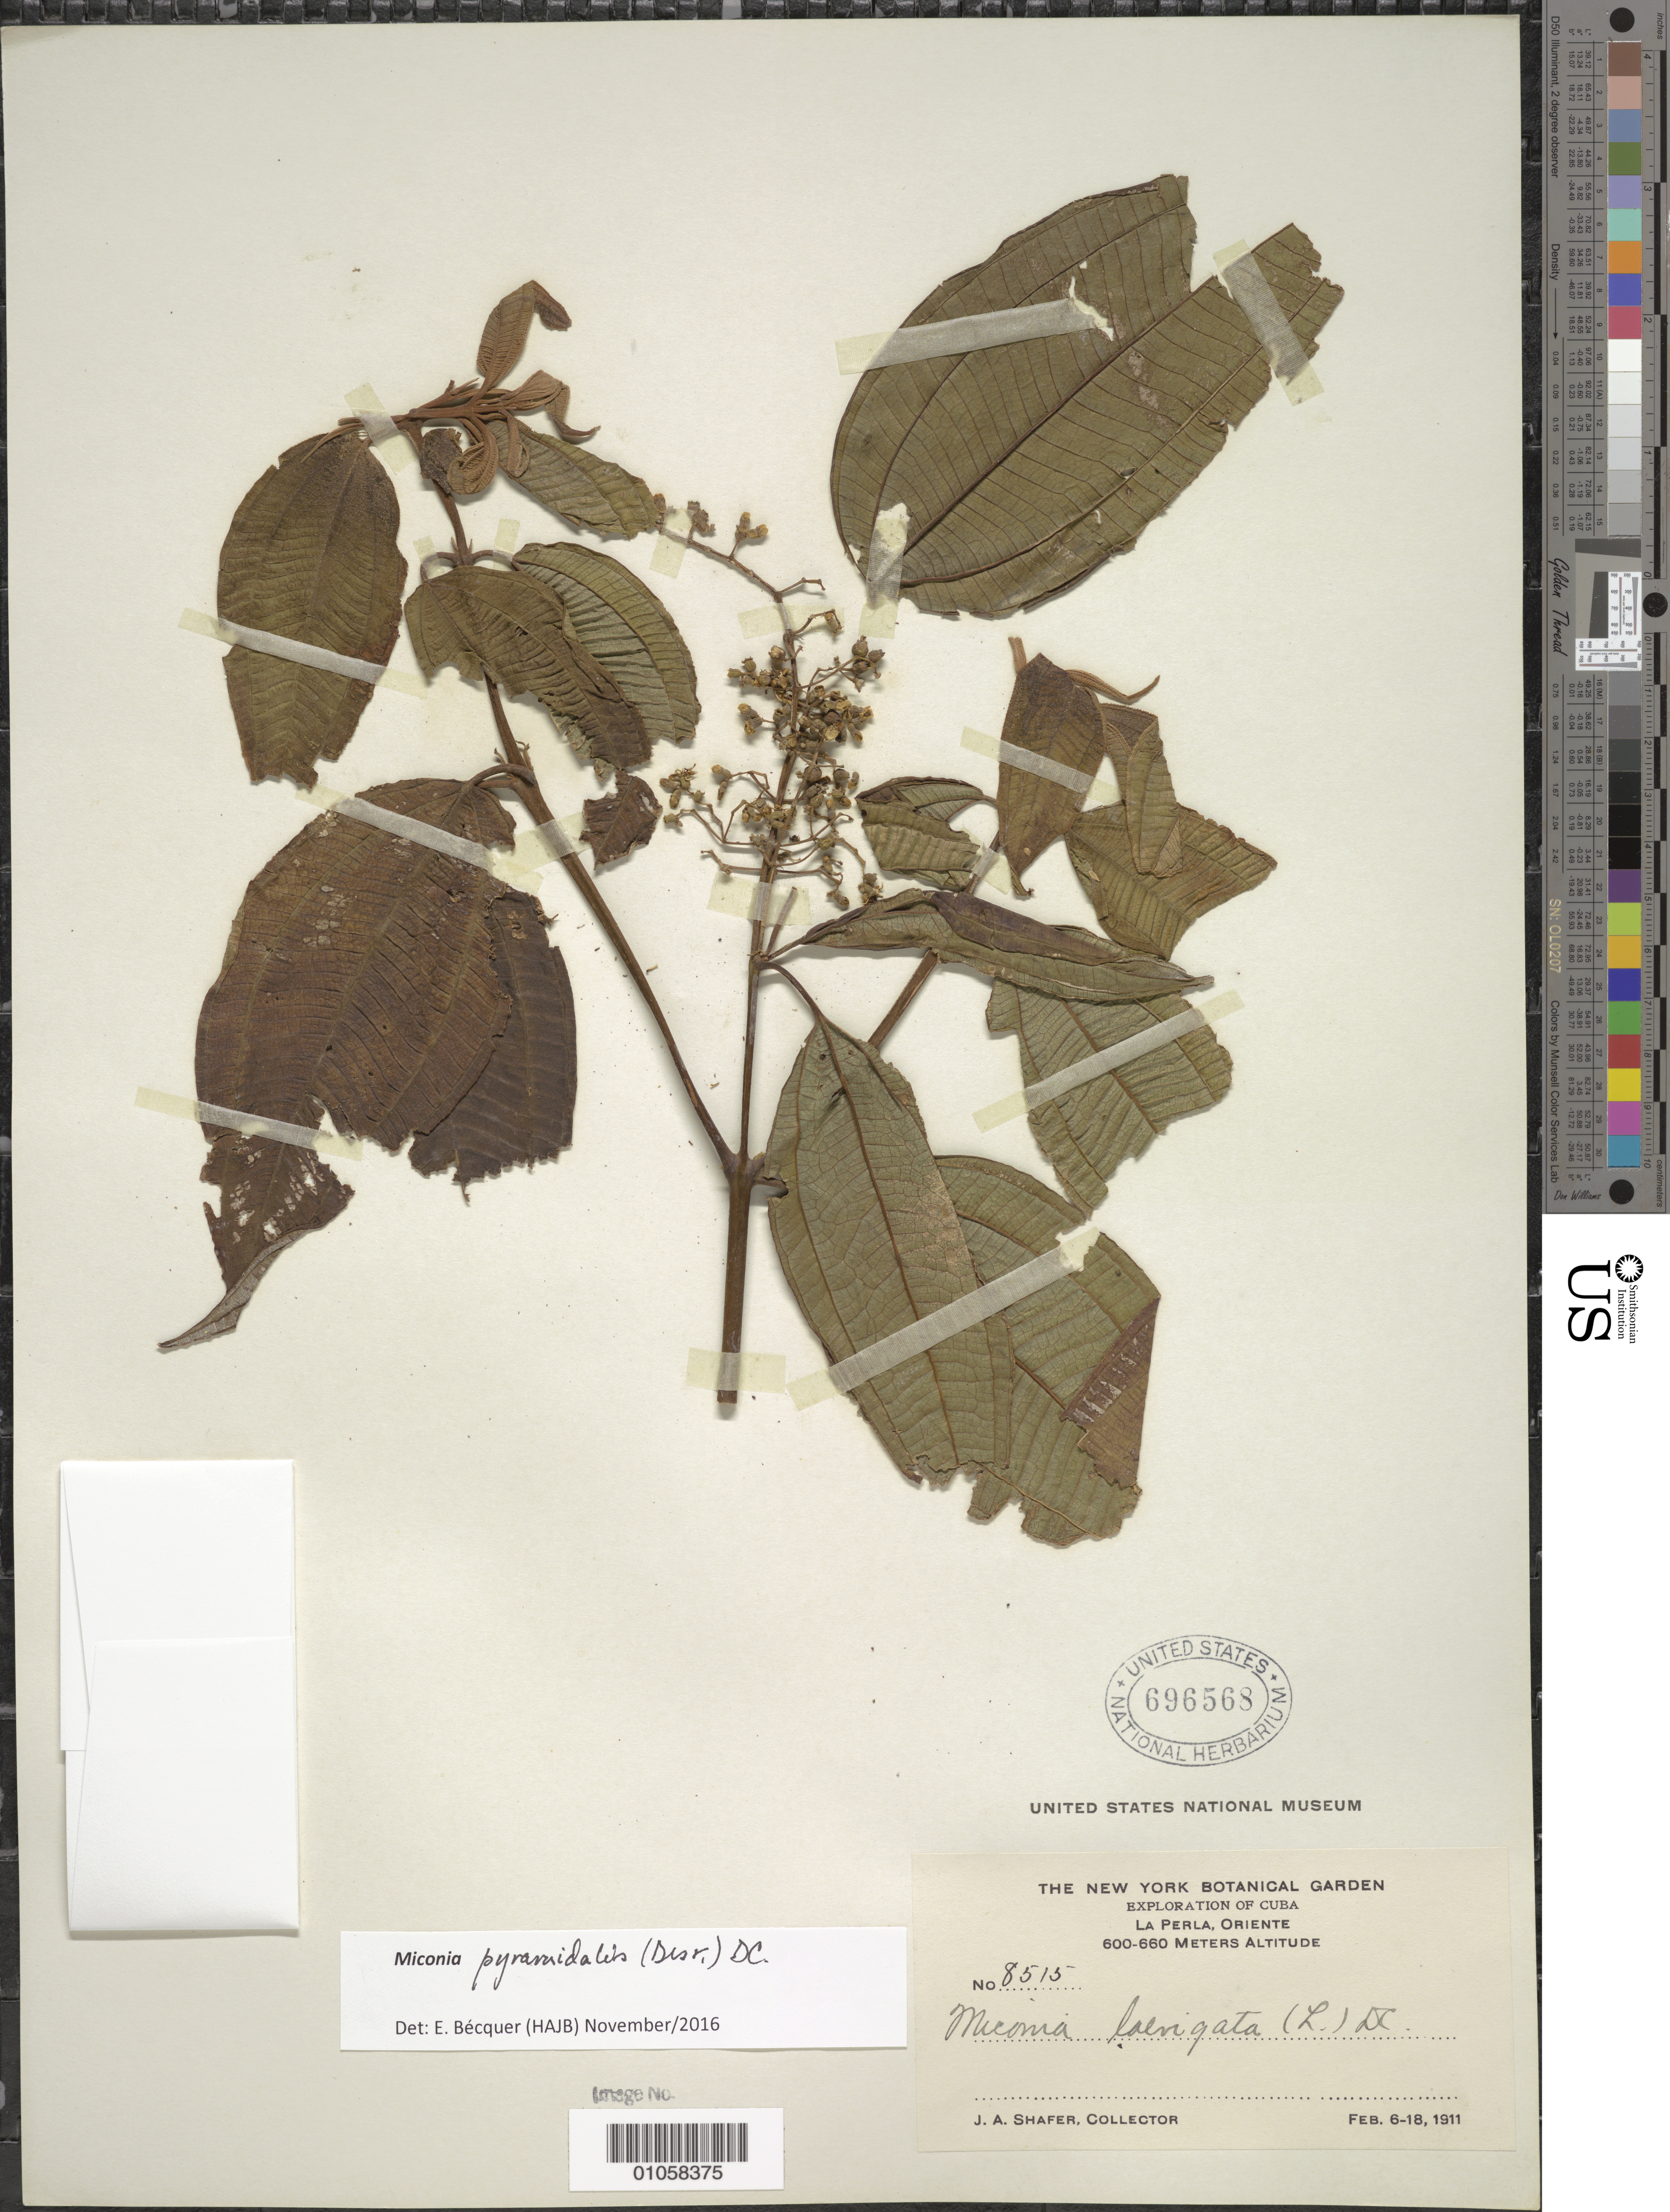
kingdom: Plantae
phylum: Tracheophyta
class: Magnoliopsida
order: Myrtales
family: Melastomataceae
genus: Miconia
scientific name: Miconia pyramidalis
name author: (Desr.) DC.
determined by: Bécquer Granados, E. R., (HAJB)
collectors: J. A. Shafer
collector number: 8515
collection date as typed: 06 Feb 1911 to 18 Feb 1911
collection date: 1911-02-06/1911-02-18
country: Cuba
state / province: Oriente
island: Cuba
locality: La Perla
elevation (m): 600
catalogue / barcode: US 696568